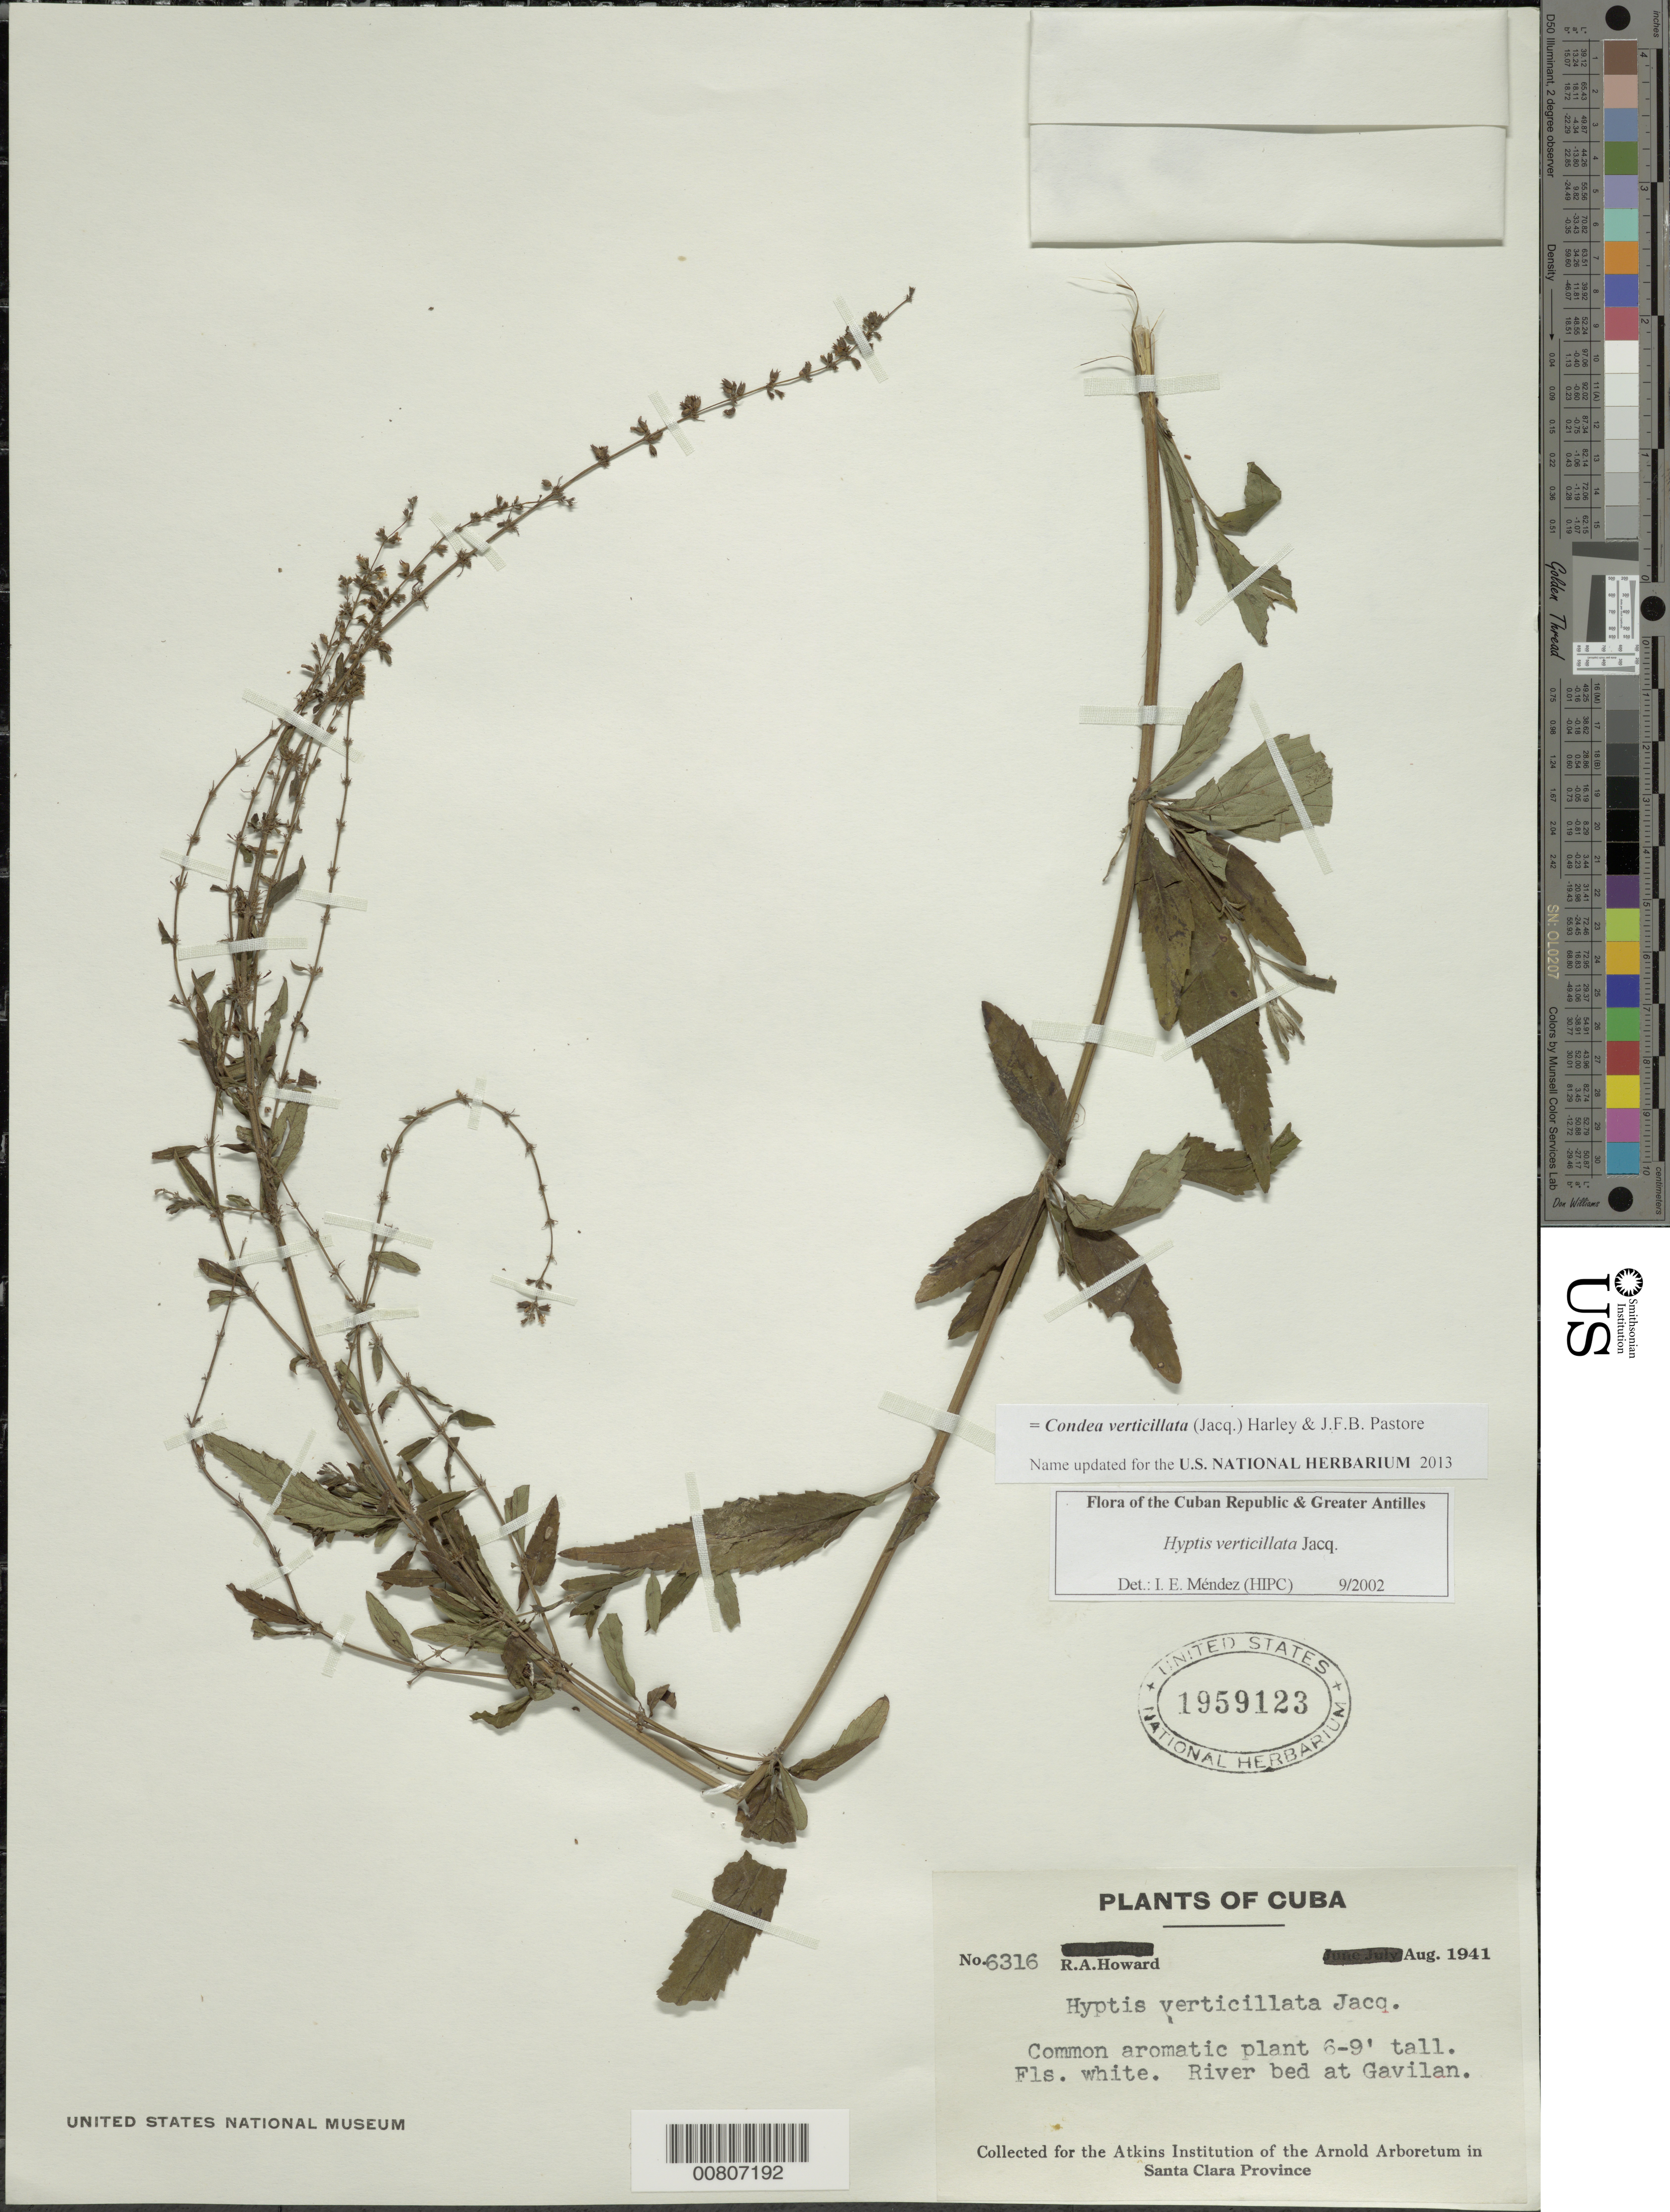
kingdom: Plantae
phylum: Tracheophyta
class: Magnoliopsida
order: Lamiales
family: Lamiaceae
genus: Hyptis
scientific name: Hyptis verticillata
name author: Jacq.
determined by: Méndez, Isidro E., (HIPC)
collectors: R. A. Howard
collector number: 6316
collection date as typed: Aug 1941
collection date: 1941-08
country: Cuba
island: Cuba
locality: Gavilan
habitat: River bed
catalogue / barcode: US 1959123